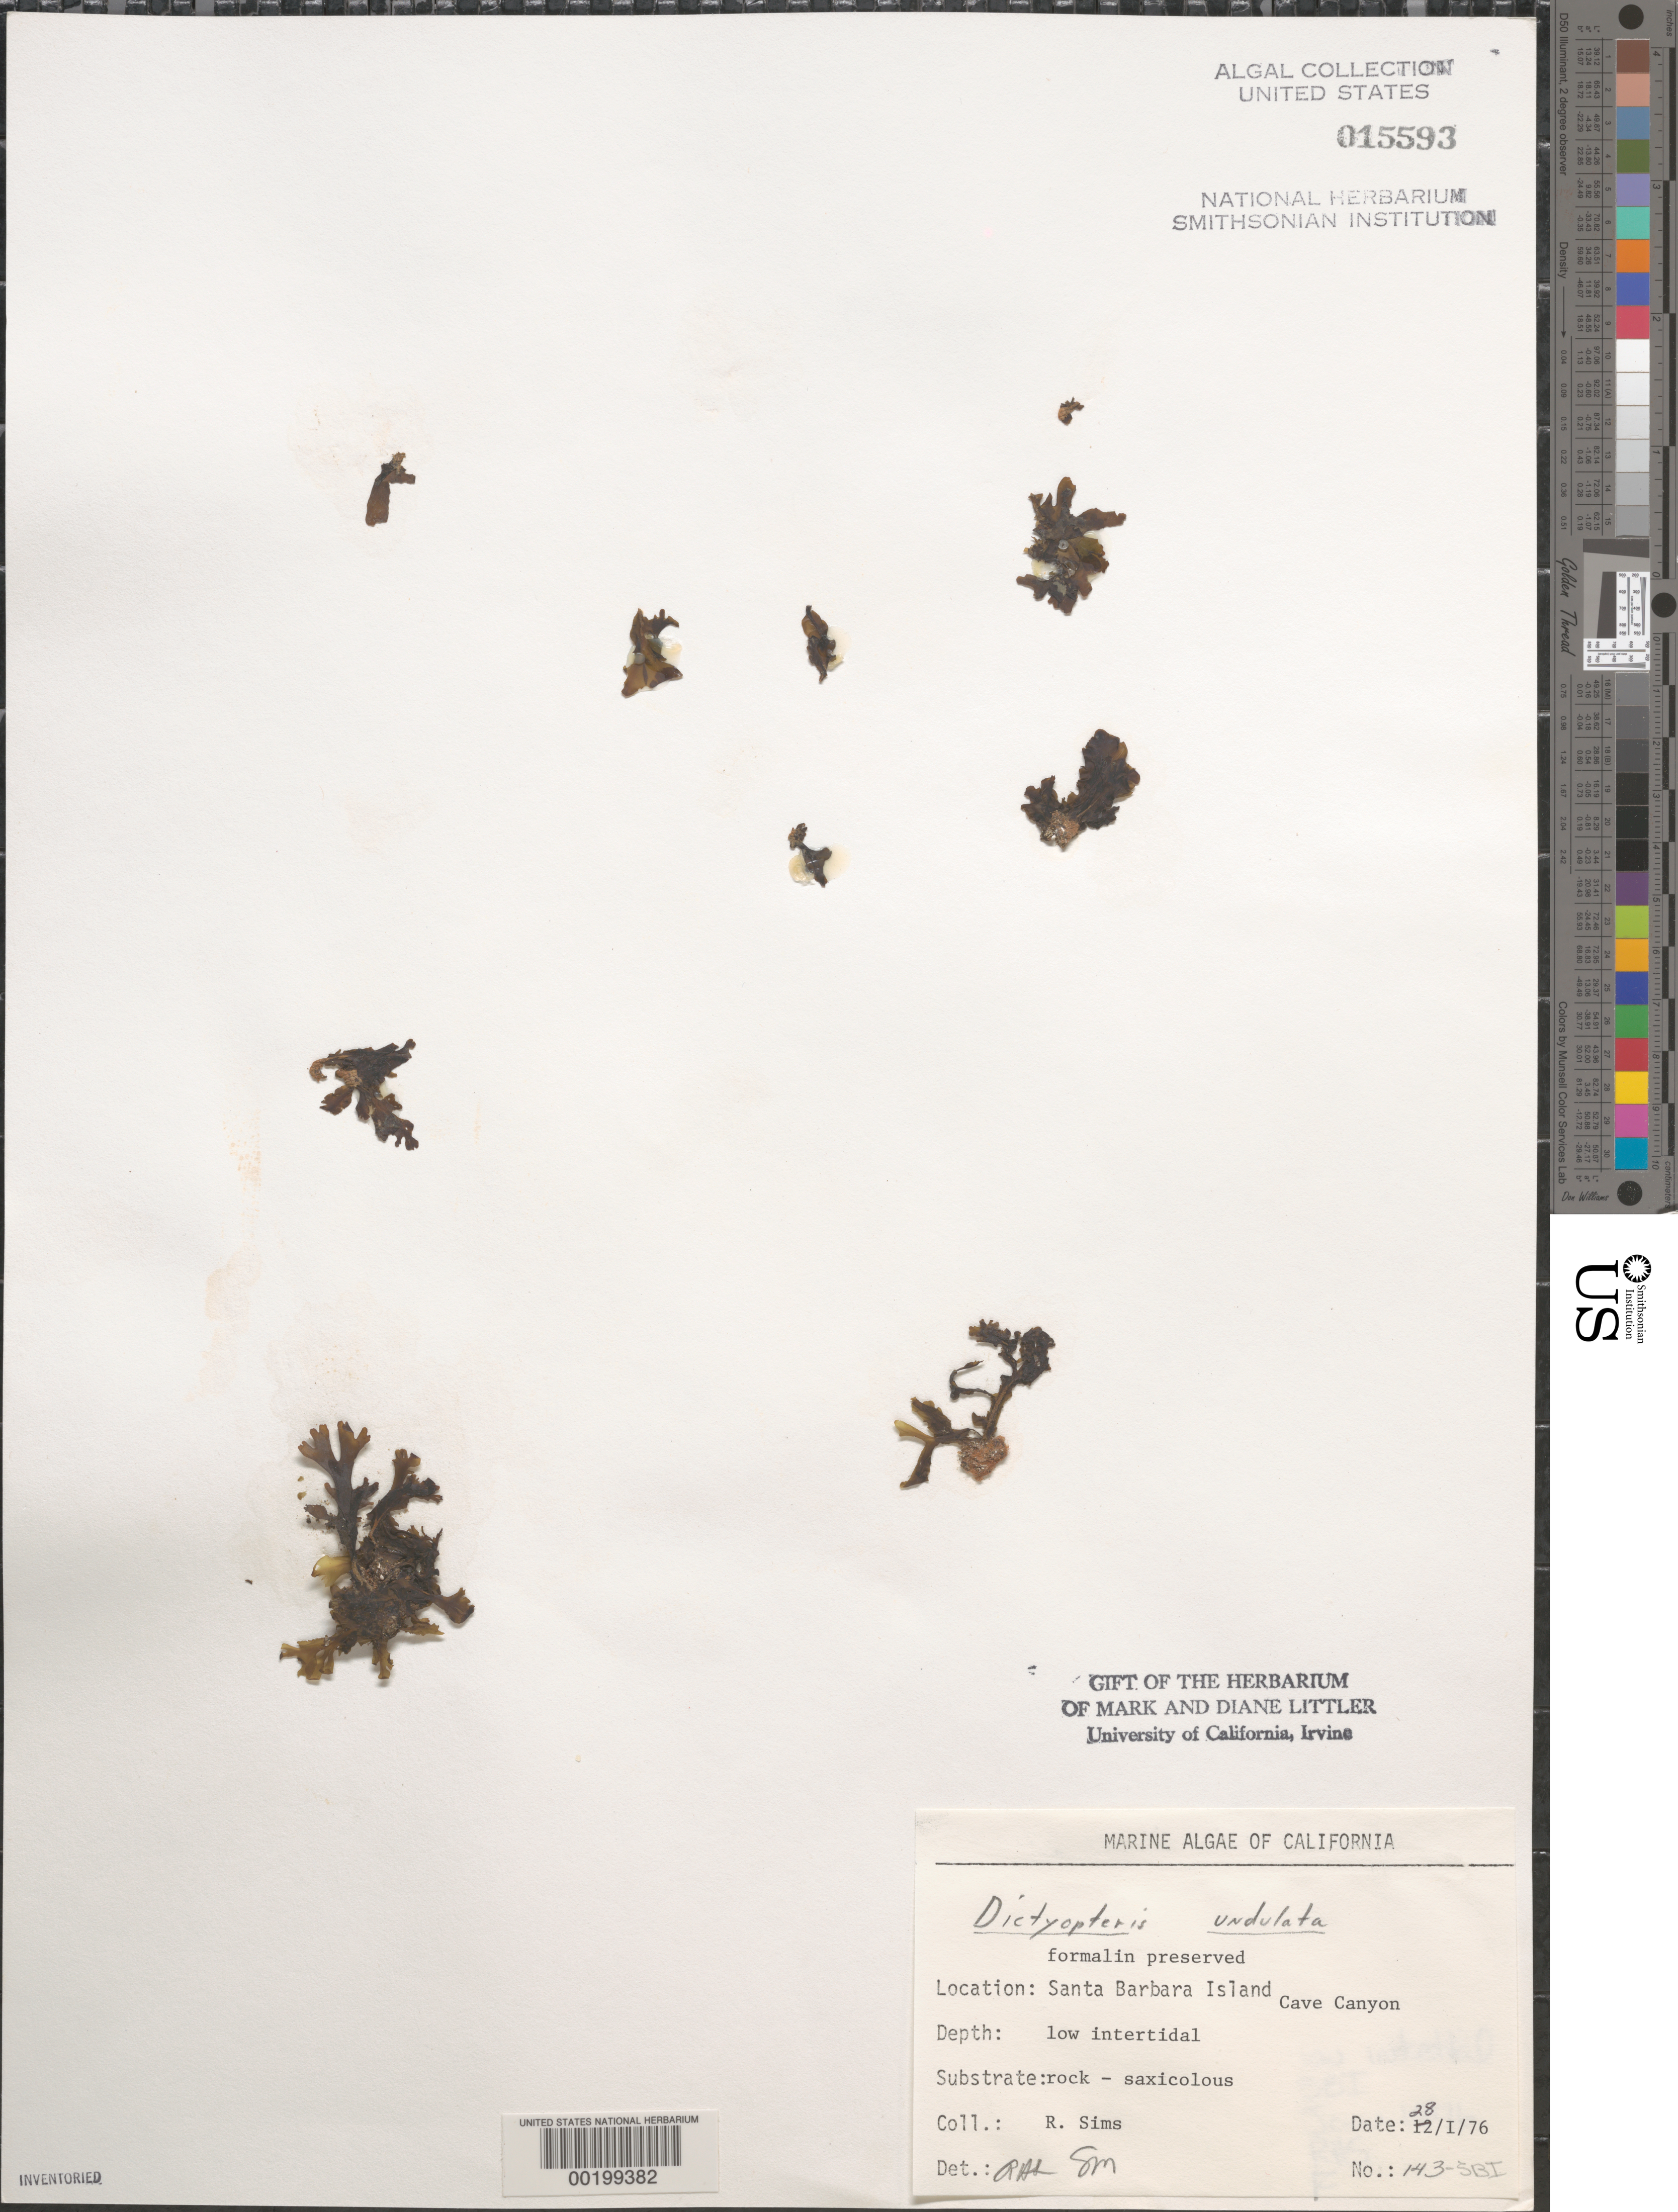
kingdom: Chromista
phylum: Ochrophyta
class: Phaeophyceae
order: Dictyotales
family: Dictyotaceae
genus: Dictyopteris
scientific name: Dictyopteris undulata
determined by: Sims, Robert H.; Murray, S. N.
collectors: R. H. Sims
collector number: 143-sbi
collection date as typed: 28 Jan 1976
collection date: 1976-01-28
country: United States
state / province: California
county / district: Santa Barbara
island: Santa Barbara Island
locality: Cave Canyon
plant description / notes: BLM-SOCALBIGHT Rocky Intertidal Survey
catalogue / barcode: US 15593